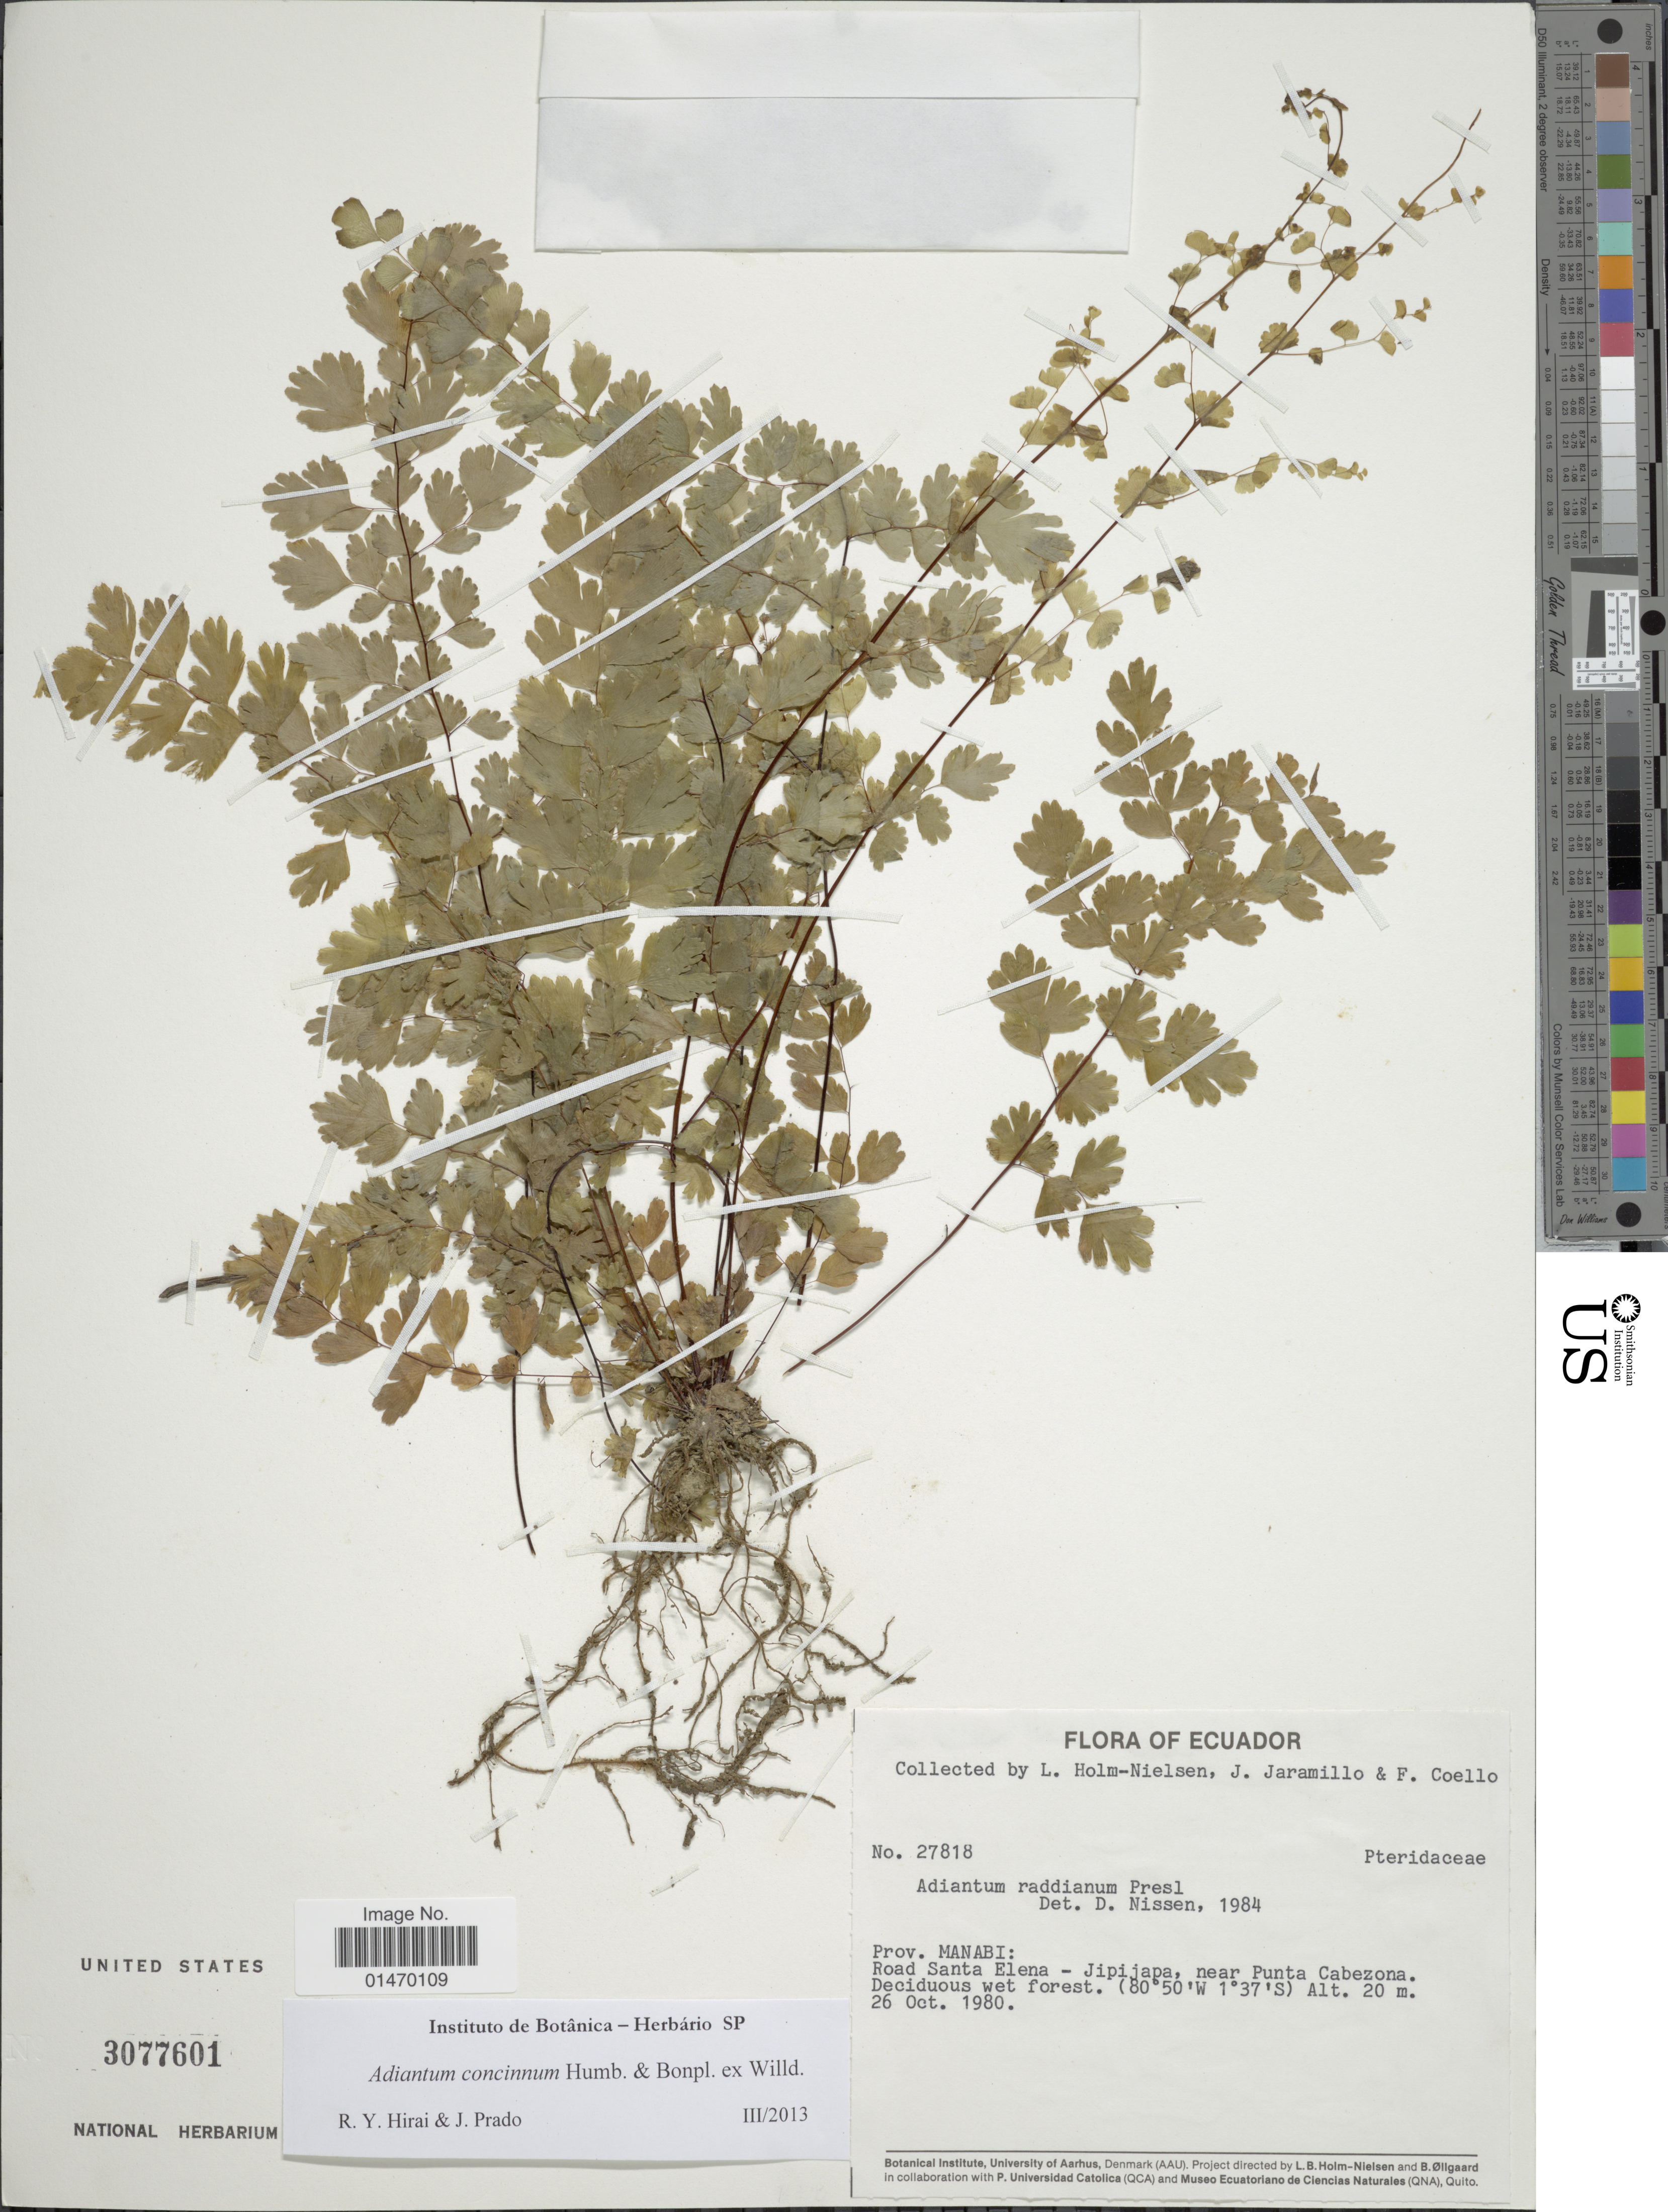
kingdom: Plantae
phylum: Tracheophyta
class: Polypodiopsida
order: Polypodiales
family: Pteridaceae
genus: Adiantum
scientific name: Adiantum concinnum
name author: Humb. & Bonpl. ex Willd.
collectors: L. B. Holm-Nielsen, Jaramillo, -- & F. Coello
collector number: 27818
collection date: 1980-10-26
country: Ecuador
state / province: Manabí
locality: Road Santa Elena - Jipijapa, near Punta Cabezona.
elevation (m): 20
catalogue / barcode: US 3077601